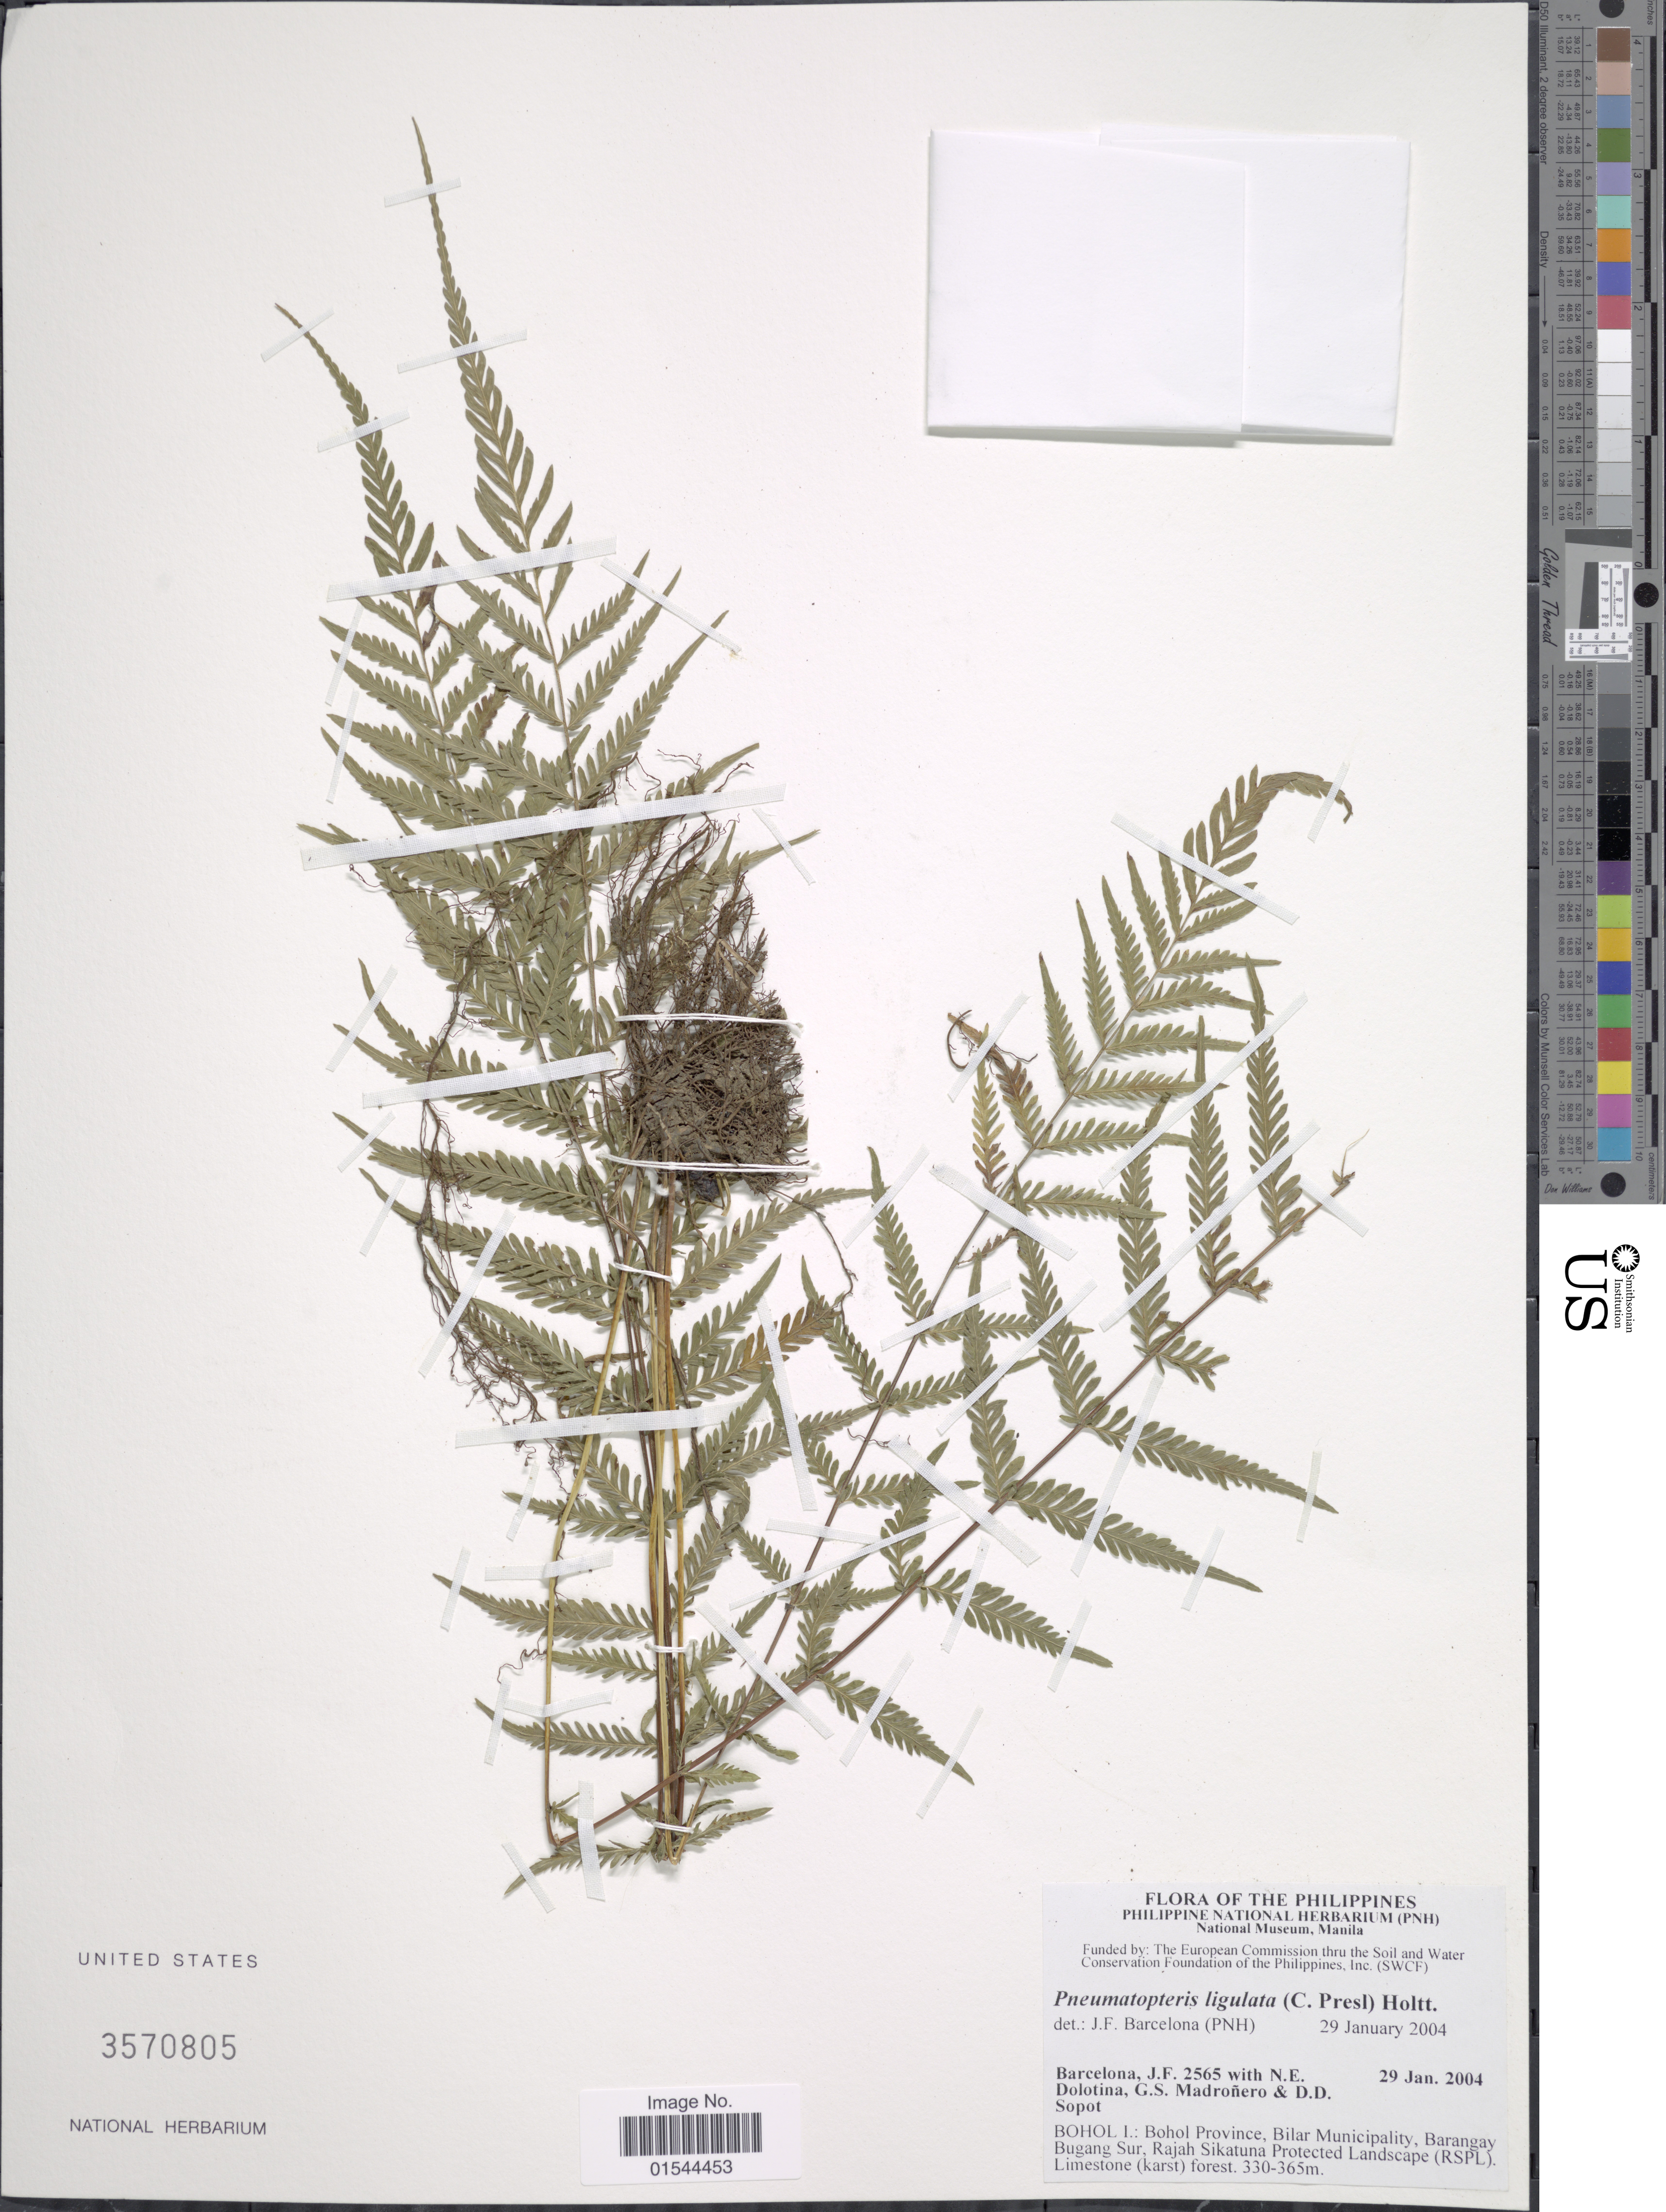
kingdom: Plantae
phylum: Tracheophyta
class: Polypodiopsida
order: Polypodiales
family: Thelypteridaceae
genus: Pneumatopteris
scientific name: Pneumatopteris ligulata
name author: (C. Presl) Holttum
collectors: J. F. Barcelona, N. Dolotina, G. Madroñero & D. Sopot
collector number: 2565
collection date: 2004-01-29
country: Philippines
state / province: Central Visayas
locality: Bohol I.: Bohol Province, Bilar Municipality, Barangay Bugang Sur, Rajah Sikatuna Protected Landscape (RSPL)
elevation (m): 330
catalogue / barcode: US 3570805